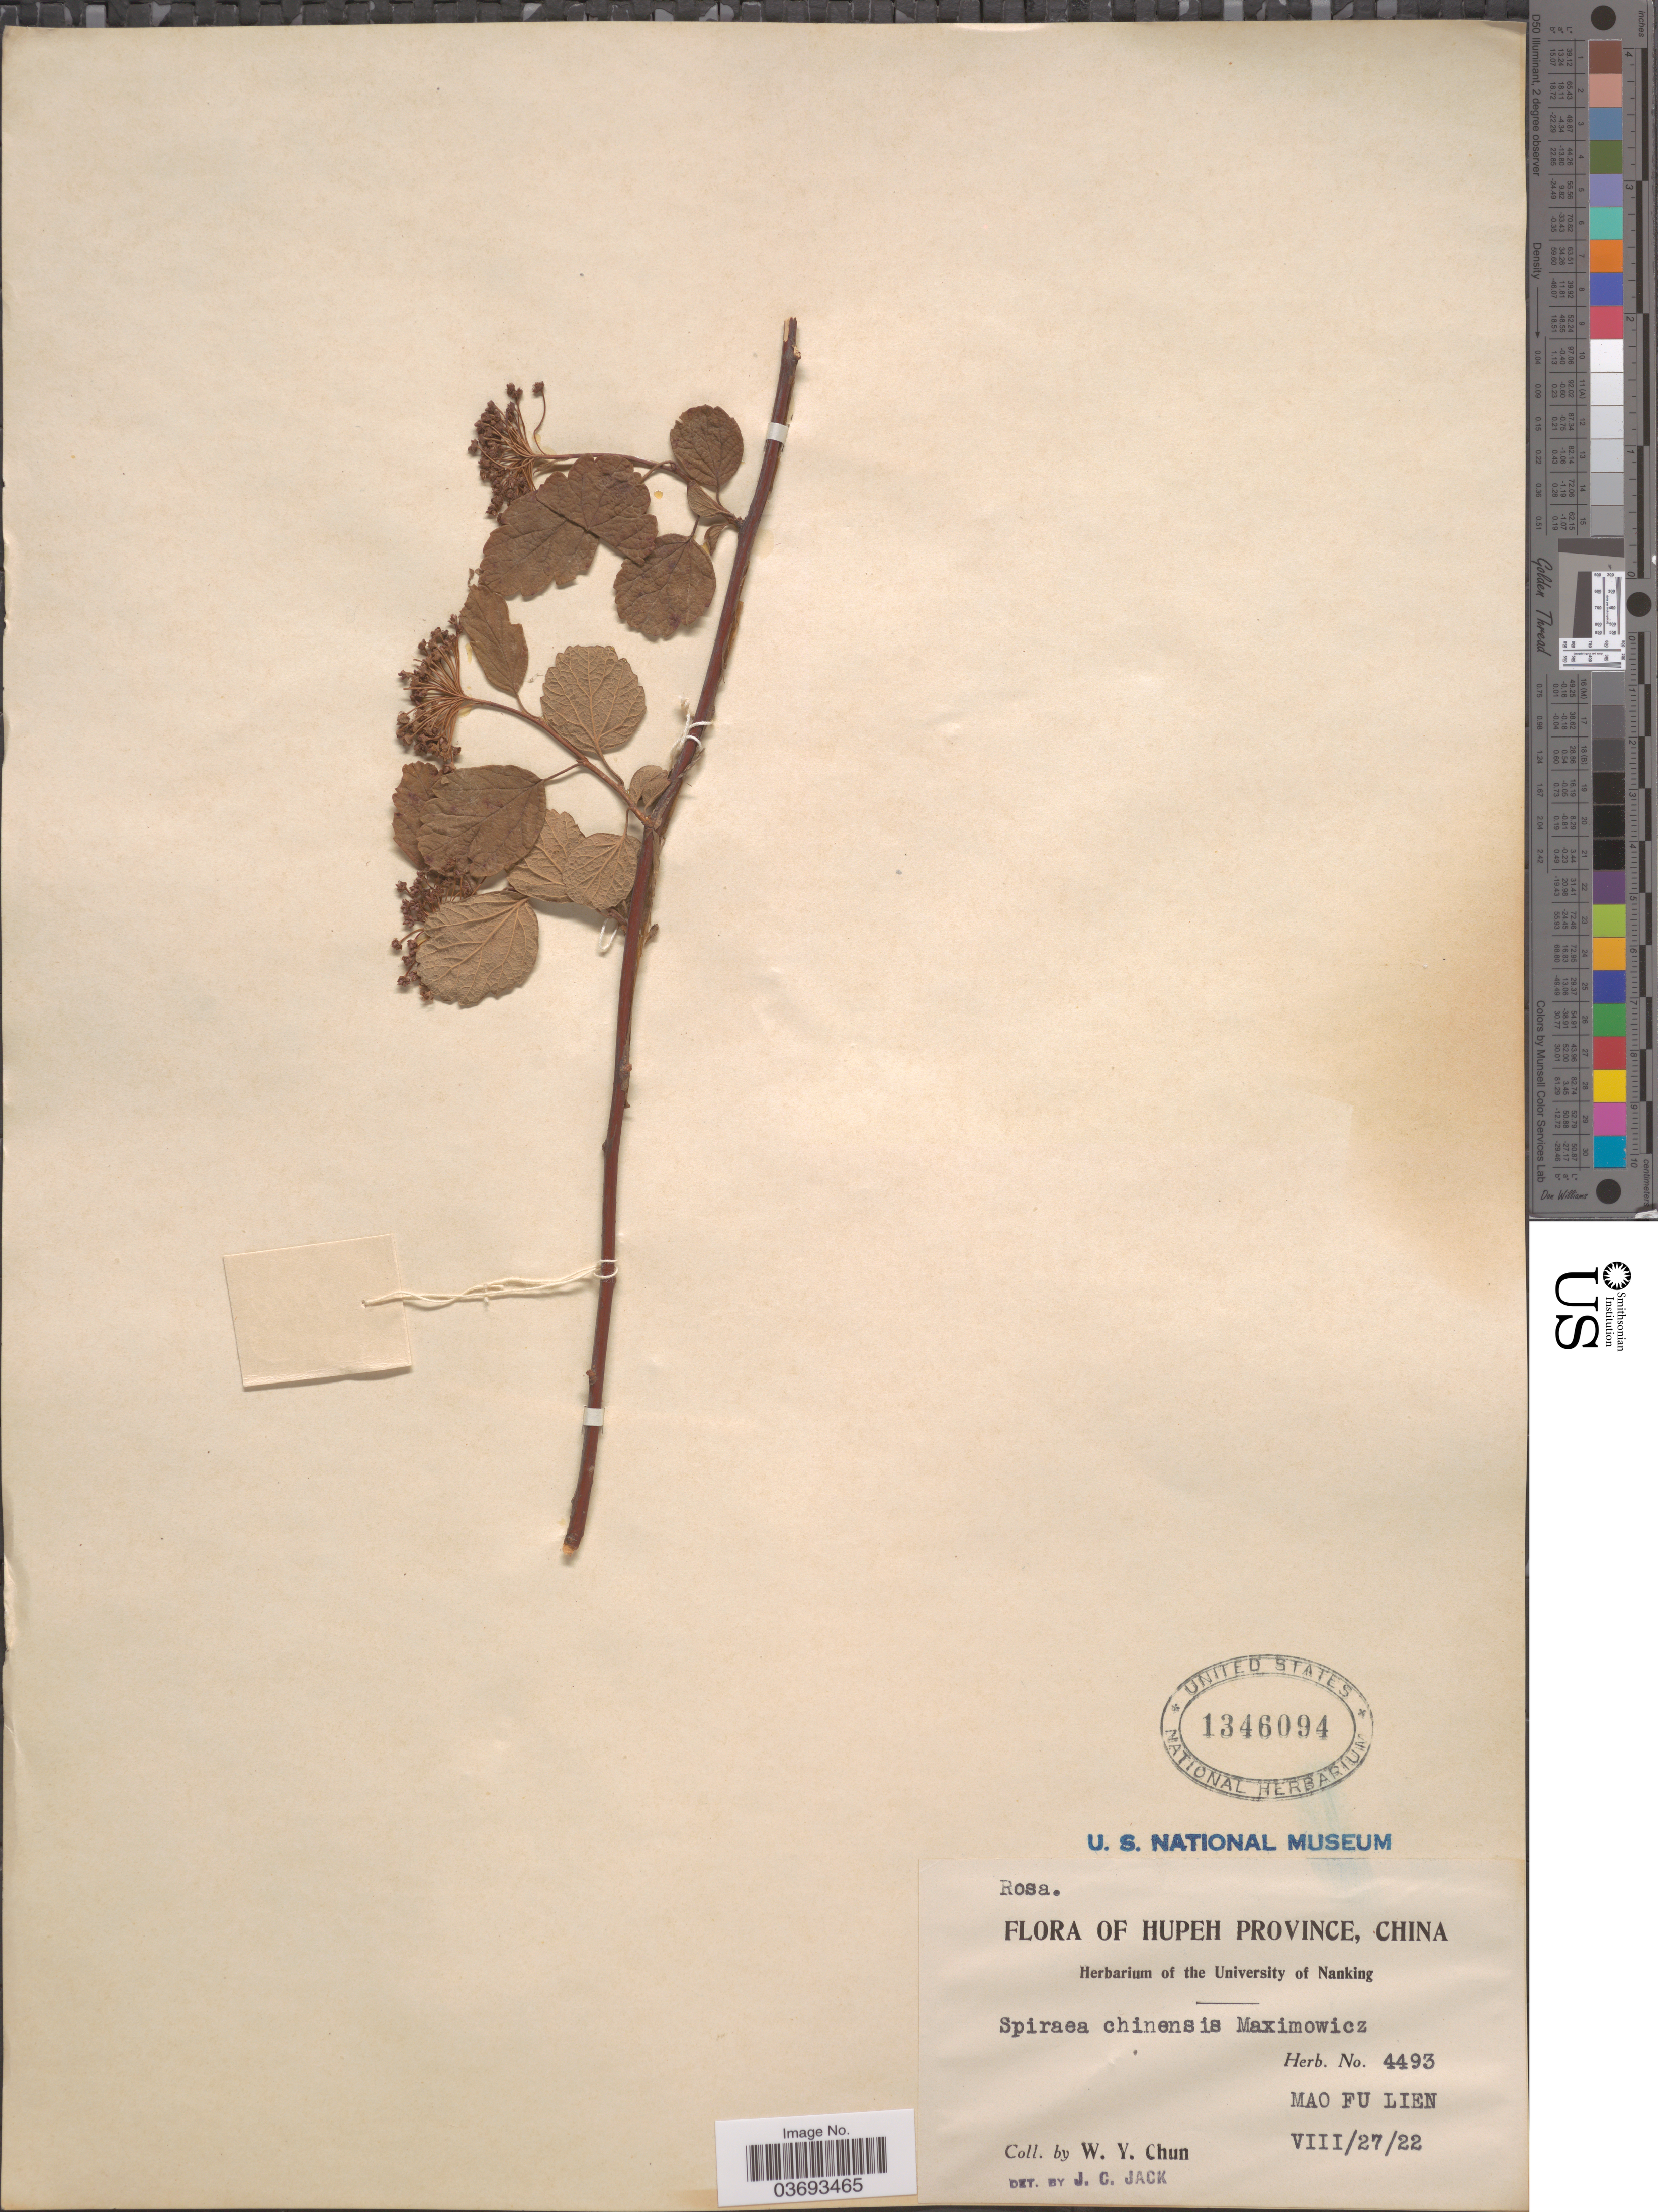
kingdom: Plantae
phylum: Tracheophyta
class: Magnoliopsida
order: Rosales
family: Rosaceae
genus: Spiraea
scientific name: Spiraea chinensis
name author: Maxim.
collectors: W. Y. Chun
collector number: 4493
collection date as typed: Transcribed d/m/y: 27/8/22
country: China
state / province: Hubei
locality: Hupeh Province. Mao Fu Lien.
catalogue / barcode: US 1346094